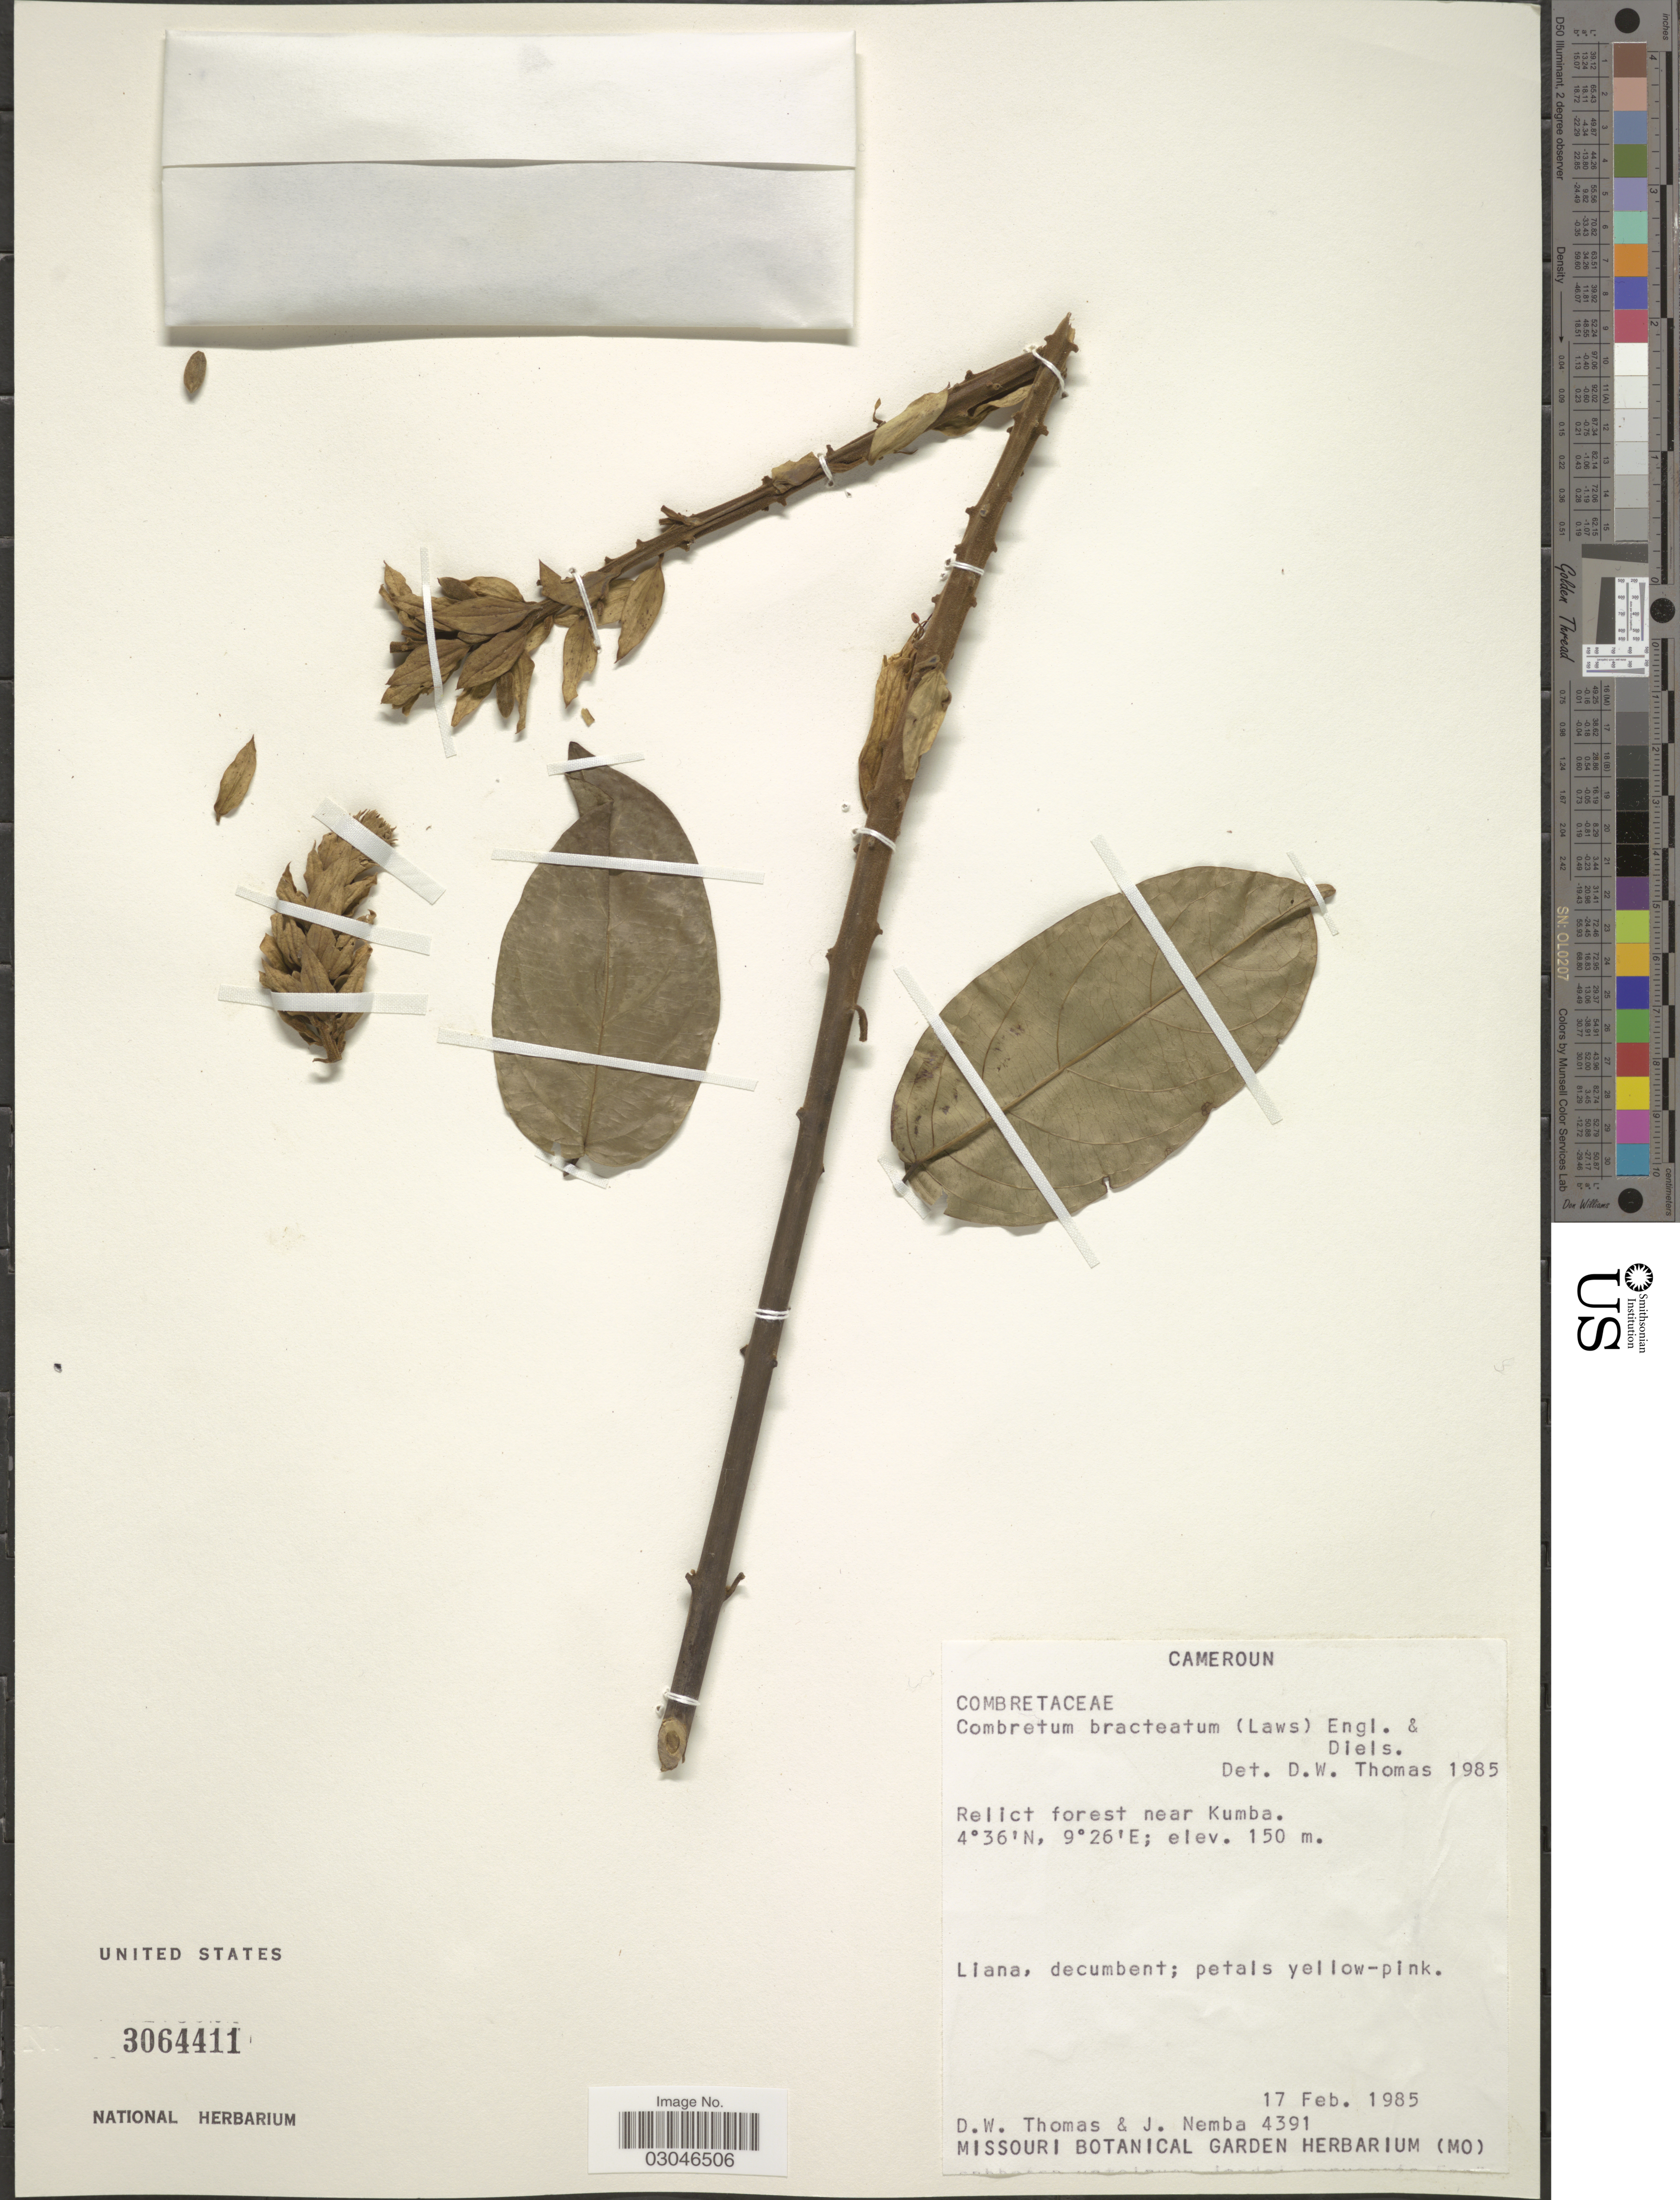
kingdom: Plantae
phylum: Tracheophyta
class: Magnoliopsida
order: Myrtales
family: Combretaceae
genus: Combretum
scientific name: Combretum bracteatum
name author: (Laws.) Engl. & Diels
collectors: D. W. Thomas & J. Nemba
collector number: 4391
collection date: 1985-02-17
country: Cameroon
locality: Cameroun. Relict forest near Kumba.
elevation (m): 150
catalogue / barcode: US 3064411